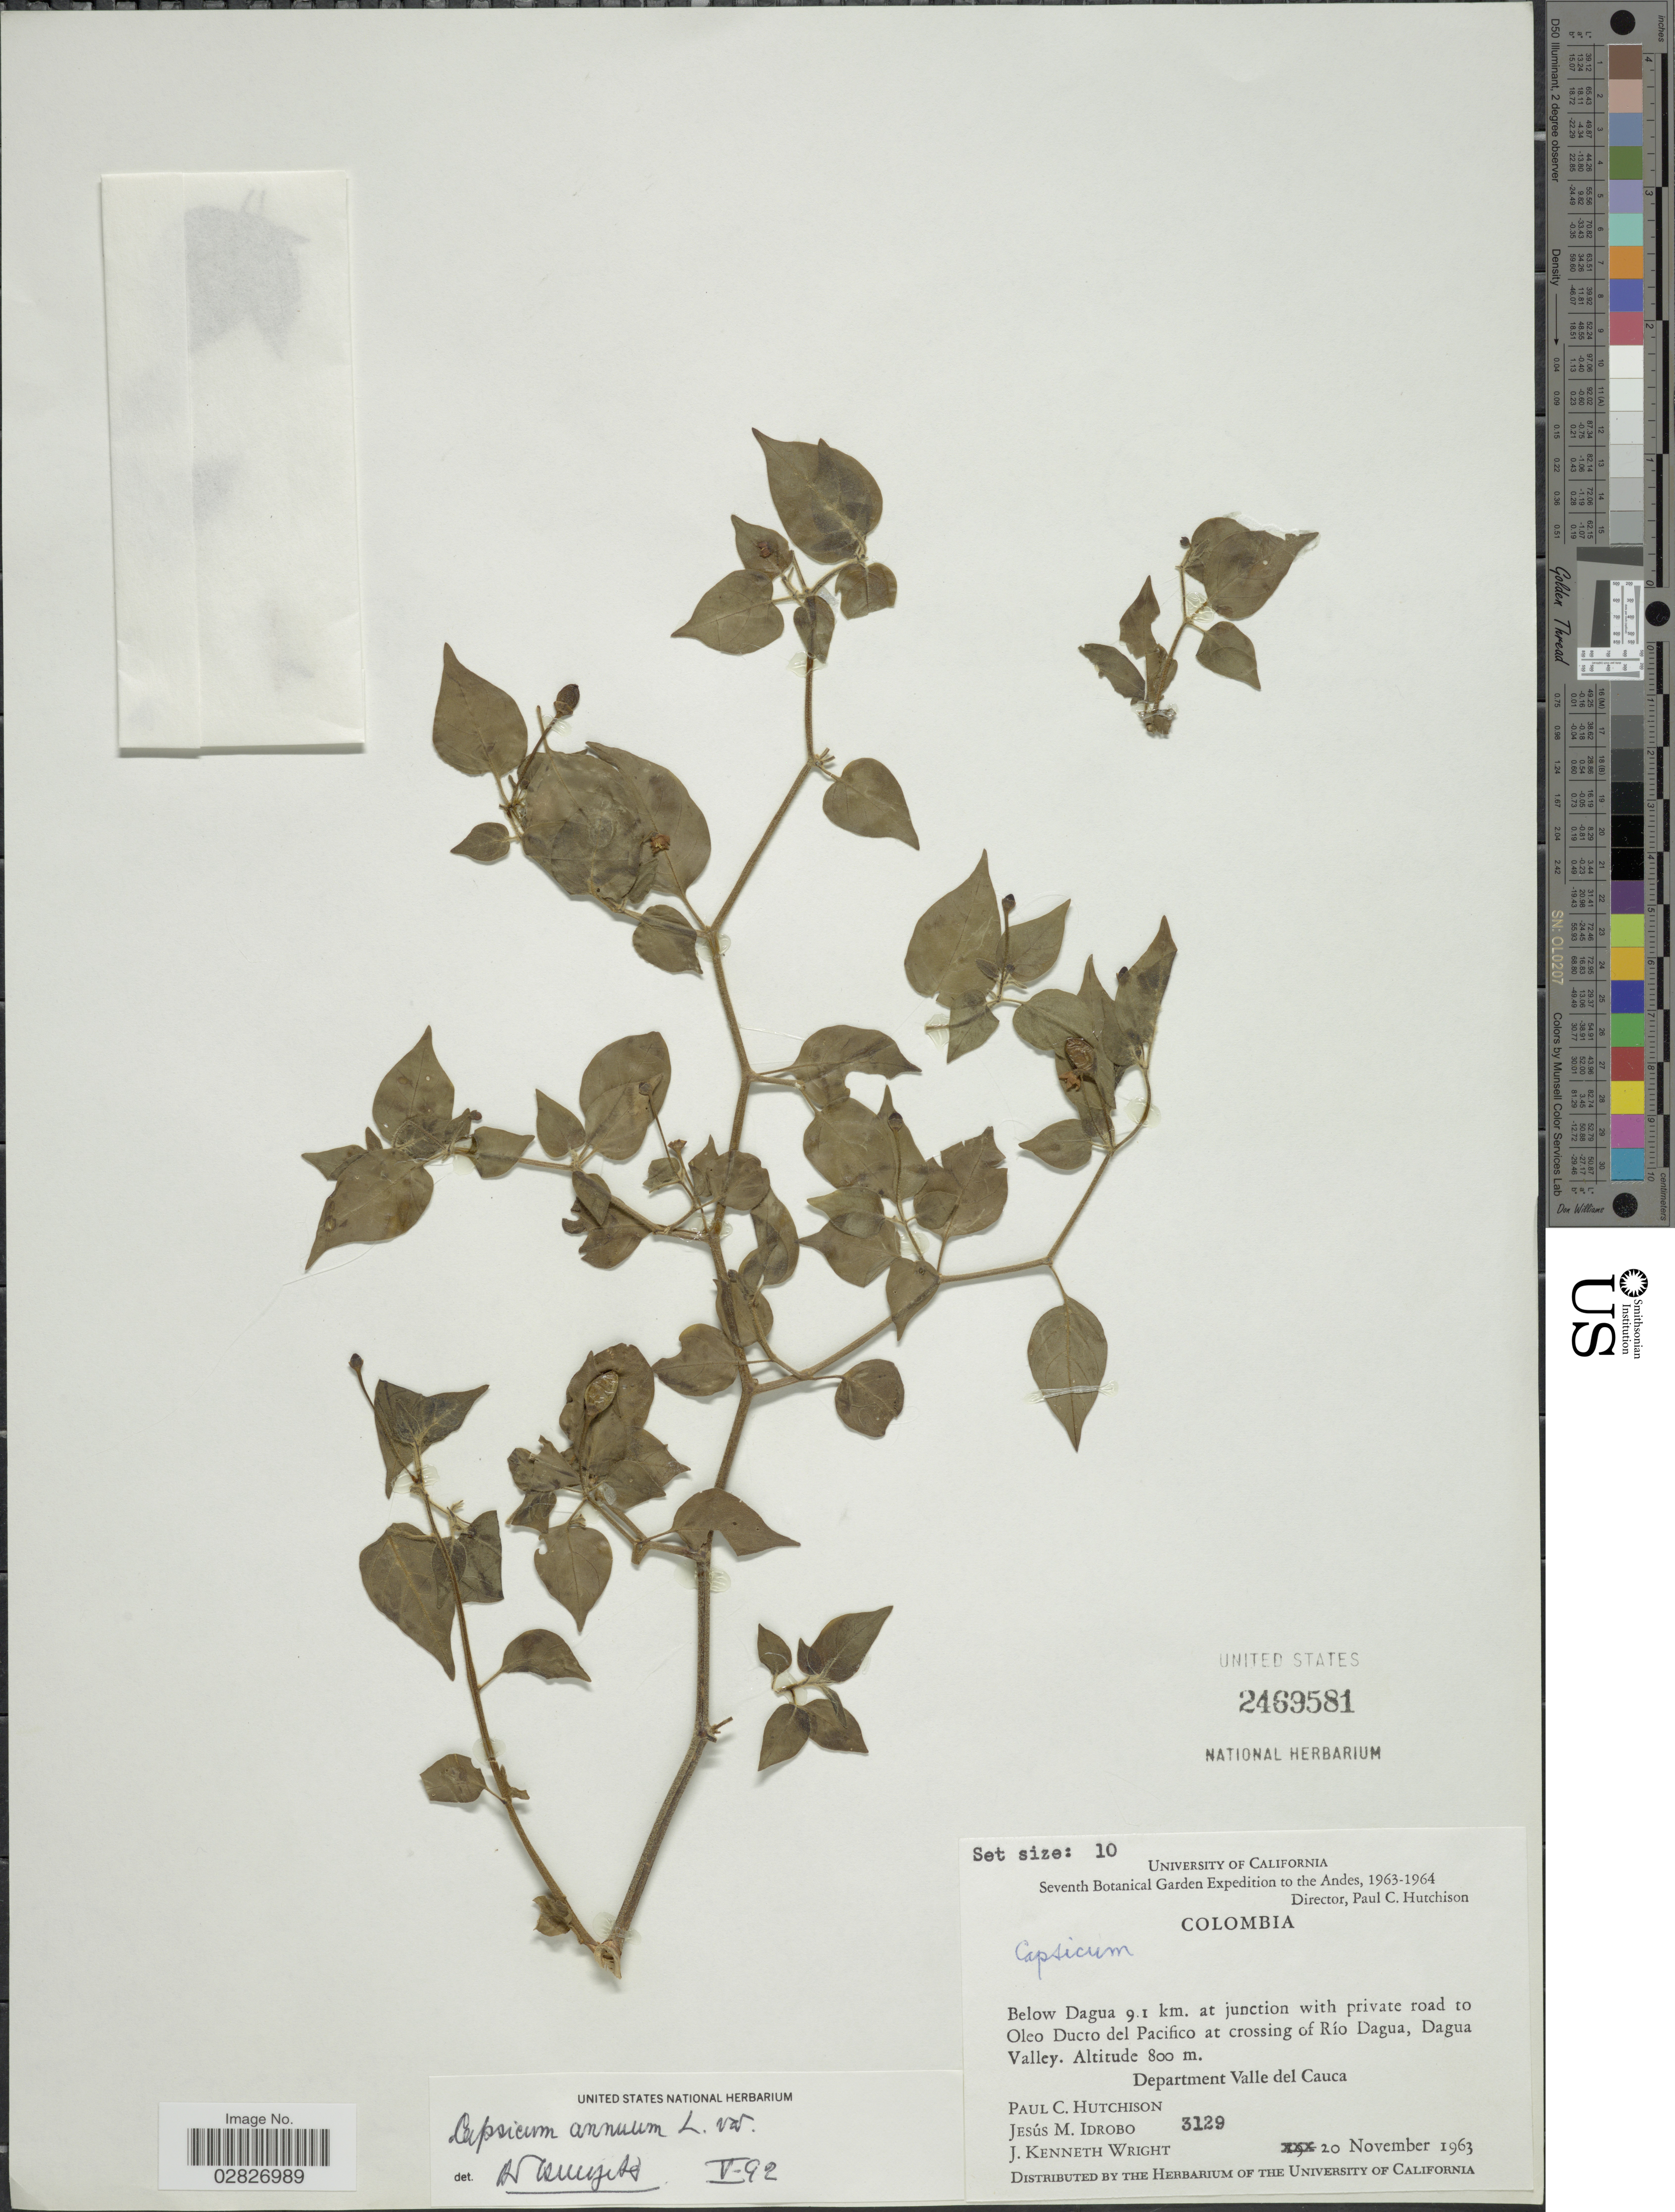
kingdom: Plantae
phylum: Tracheophyta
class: Magnoliopsida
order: Solanales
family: Solanaceae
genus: Capsicum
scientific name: Capsicum annuum 'Habanero'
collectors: P. C. Hutchison, J. M. Idrobo & J. K. Wright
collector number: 3129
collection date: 1963-11-20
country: Colombia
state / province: Valle del Cauca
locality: The Andes. Below Dagua 9.1 km. at junction with private road to Oleo Ducto del Pacifico at crossing of Río Dagua, Dagua Valley.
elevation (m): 800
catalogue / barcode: US 2469581